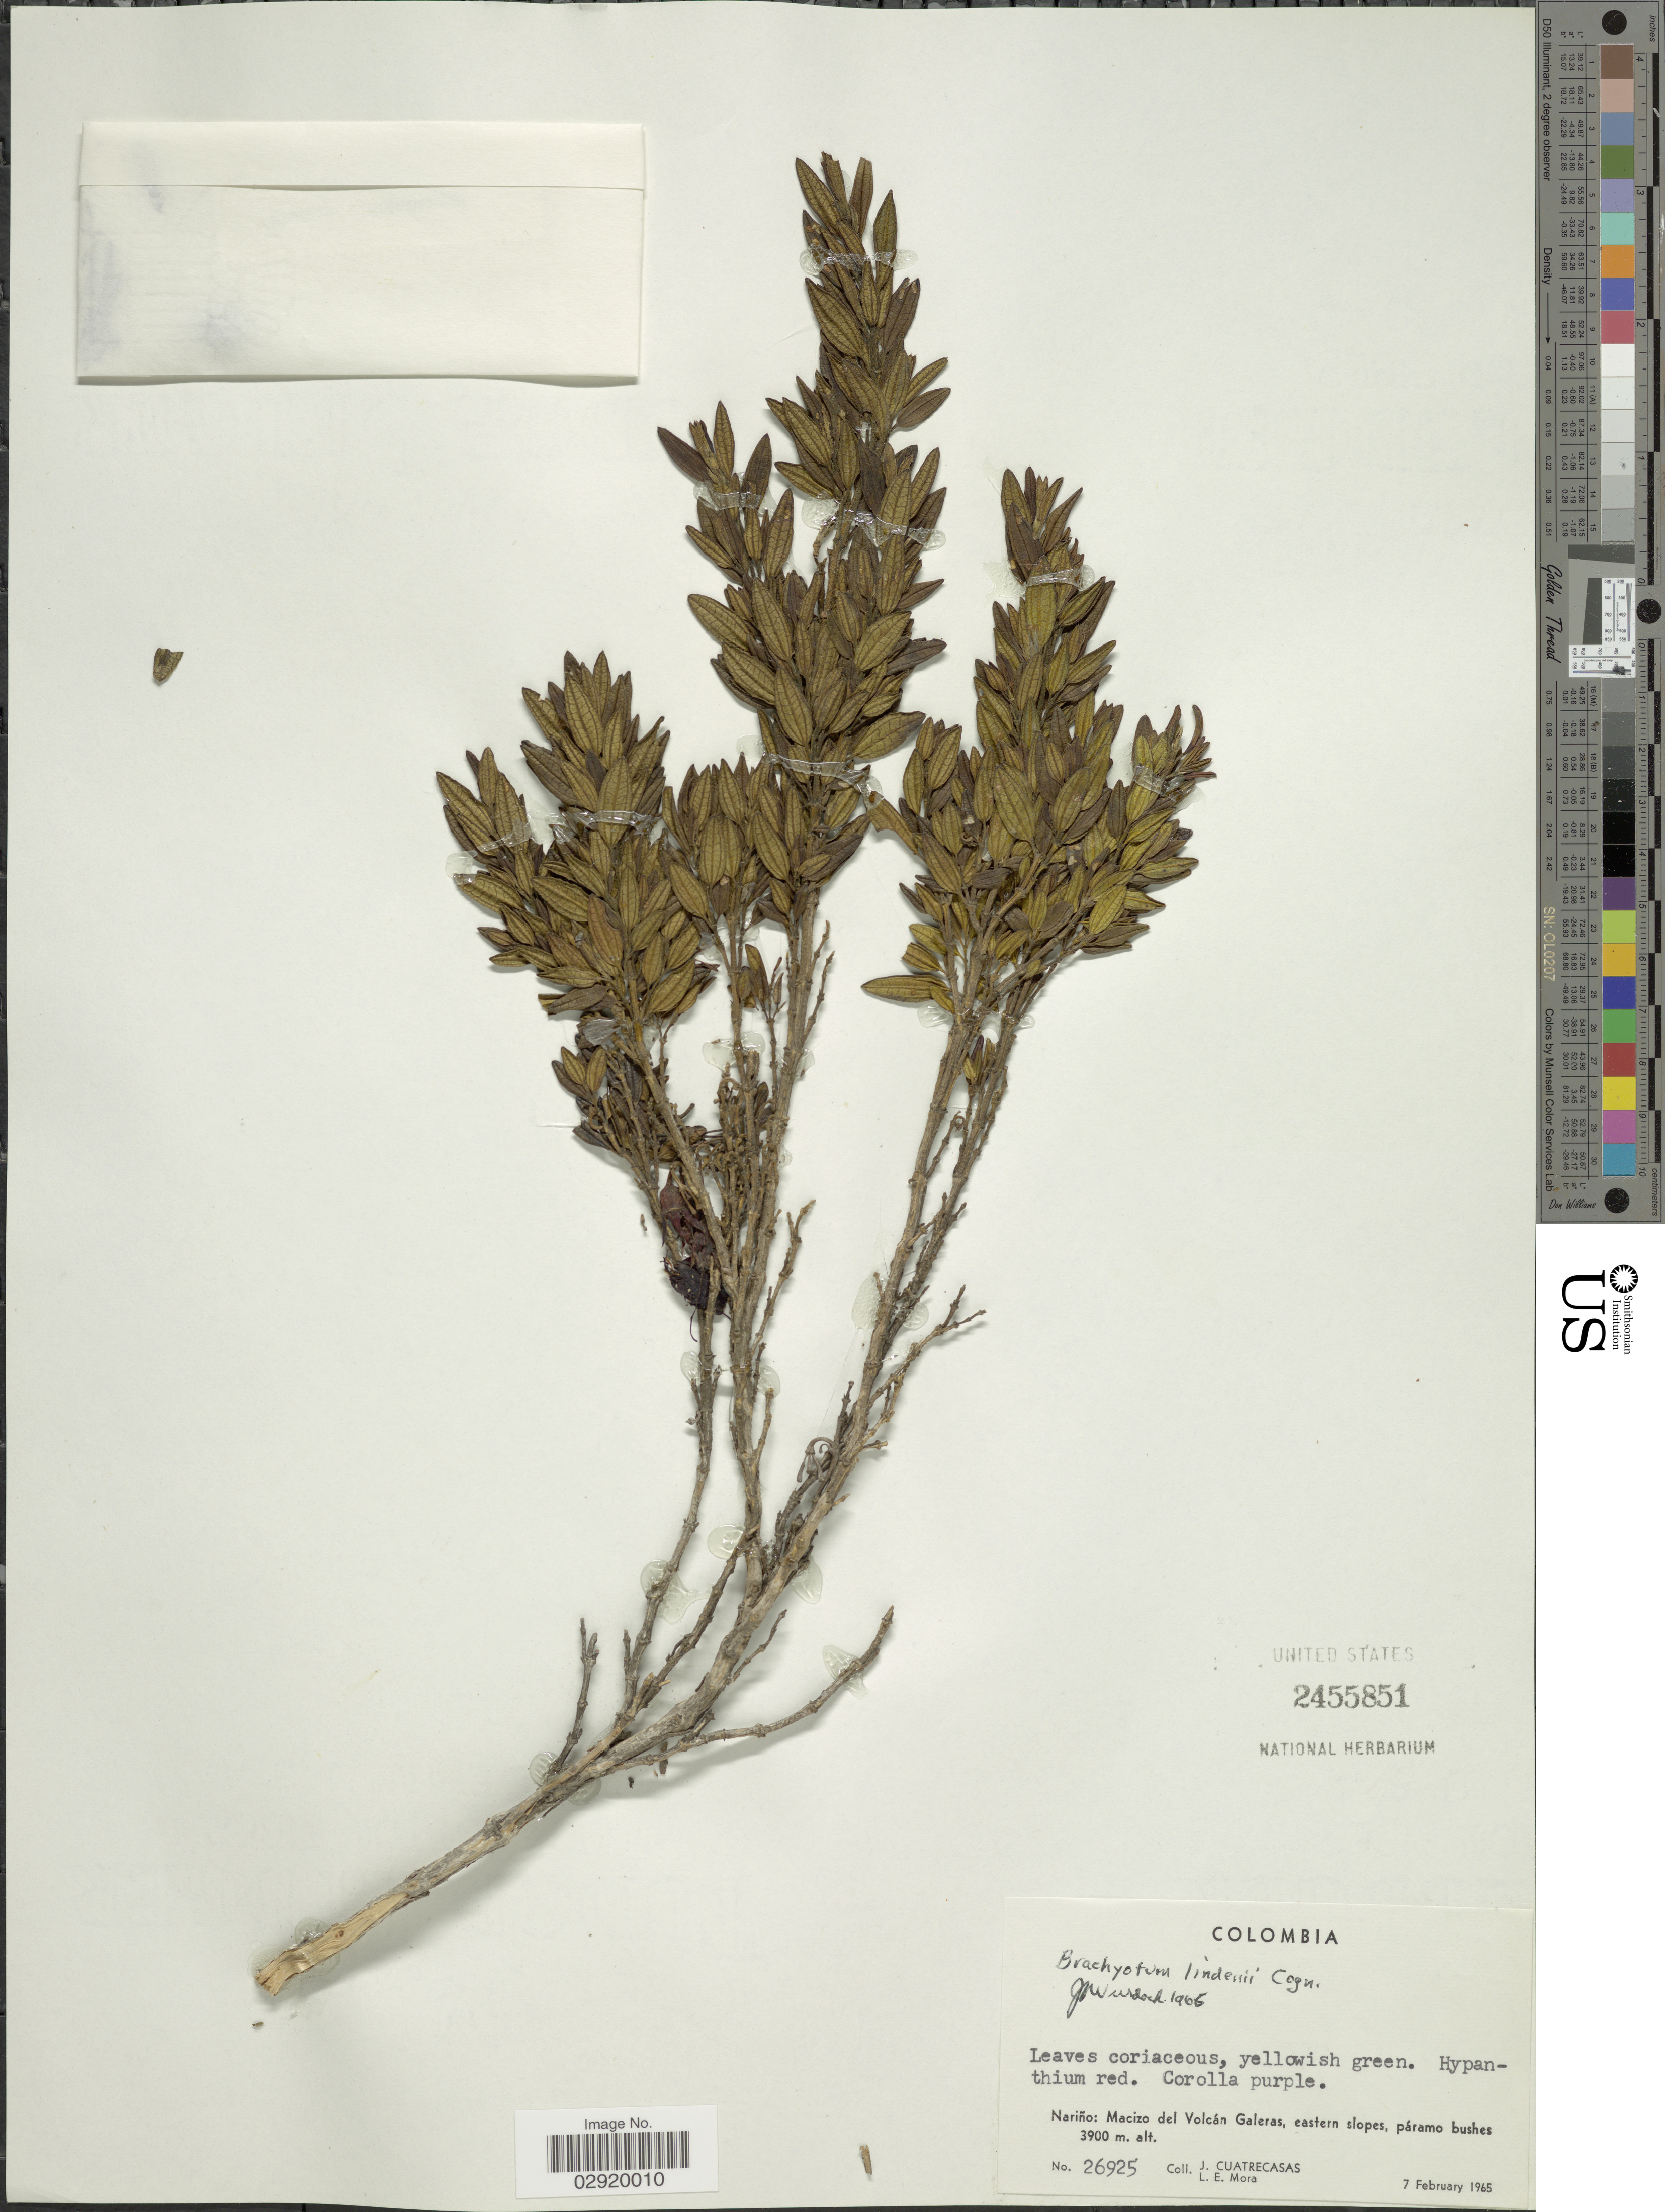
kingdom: Plantae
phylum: Tracheophyta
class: Magnoliopsida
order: Myrtales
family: Melastomataceae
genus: Brachyotum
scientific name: Brachyotum lindenii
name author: Cogn.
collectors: J. Cuatrecasas & L. Mora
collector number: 26925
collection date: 1965-02-07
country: Colombia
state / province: Nariño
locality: Macizo del Volcán Galeras, eastern slopes, páramo bushes.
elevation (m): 3900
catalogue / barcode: US 2455851